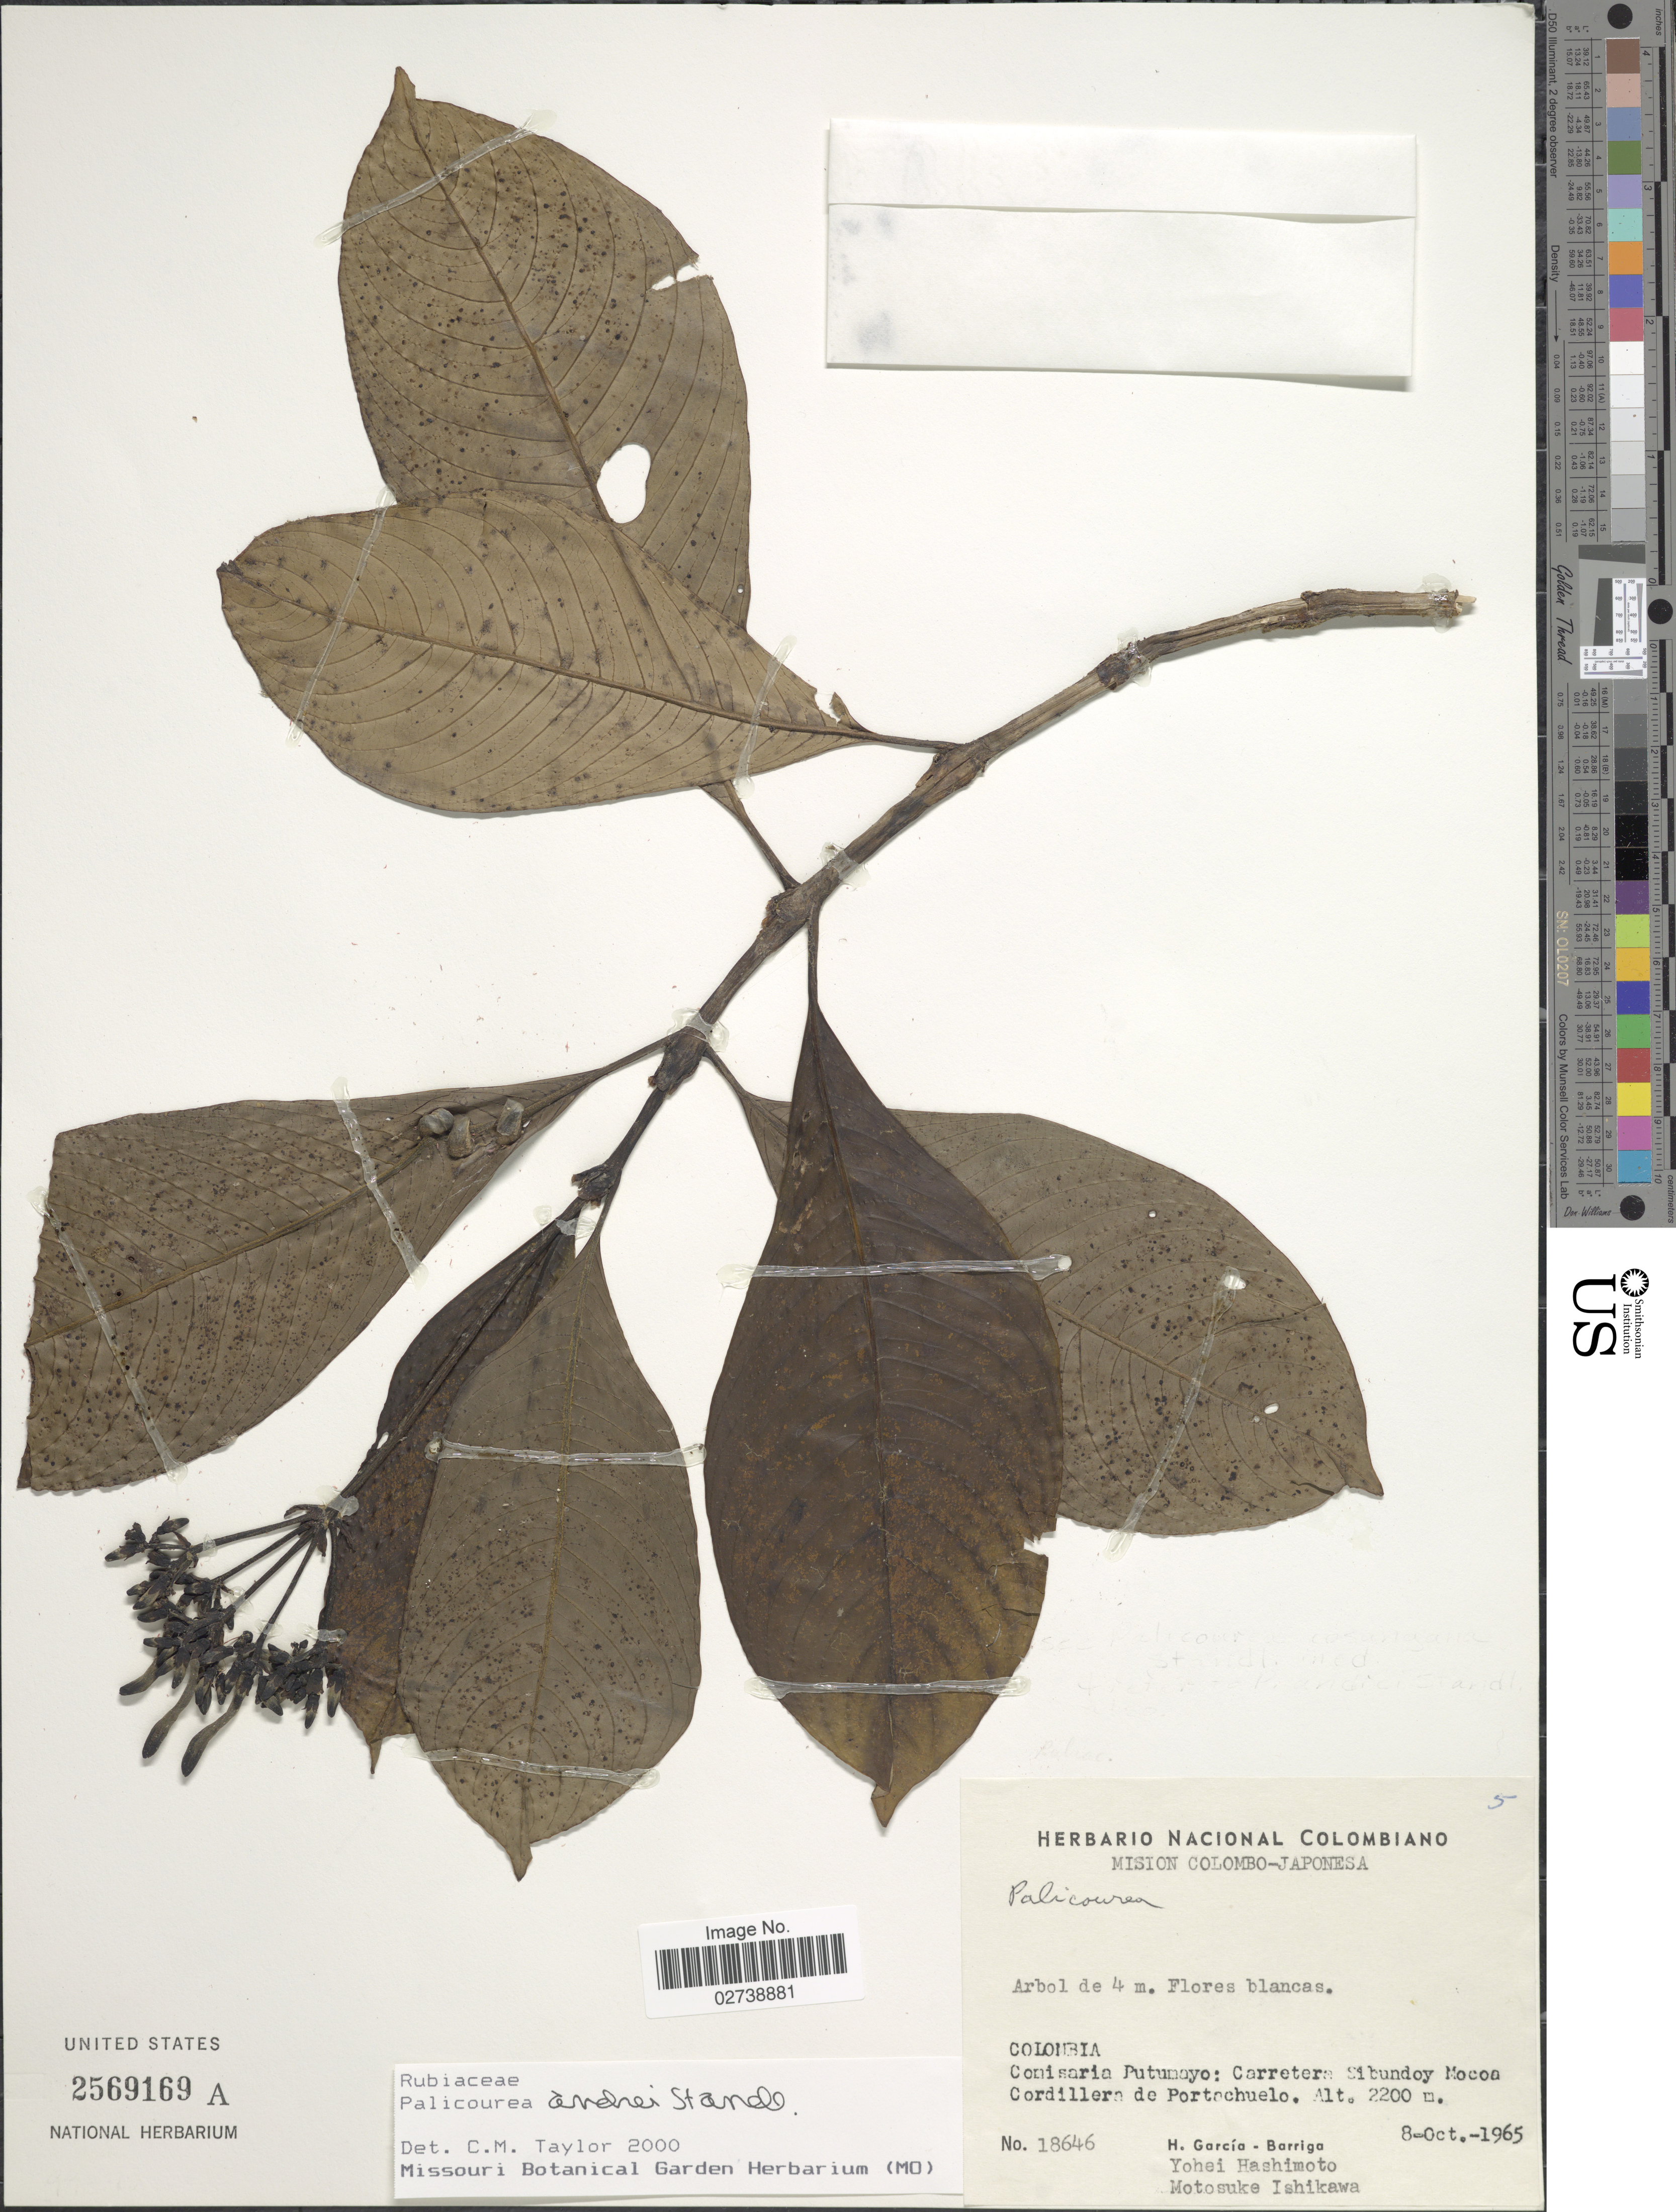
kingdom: Plantae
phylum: Tracheophyta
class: Magnoliopsida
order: Gentianales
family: Rubiaceae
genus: Palicourea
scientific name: Palicourea andrei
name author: Standl.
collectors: H. García Barriga, Y. Hashimoto & M. Ishikawa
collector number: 18646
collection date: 1965-10-08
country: Colombia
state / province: Putumayo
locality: Comisaria Putumayo: Carretera Sibundoy Mocoa Cordillera de Portachuelo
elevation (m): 2200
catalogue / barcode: US 2569169A